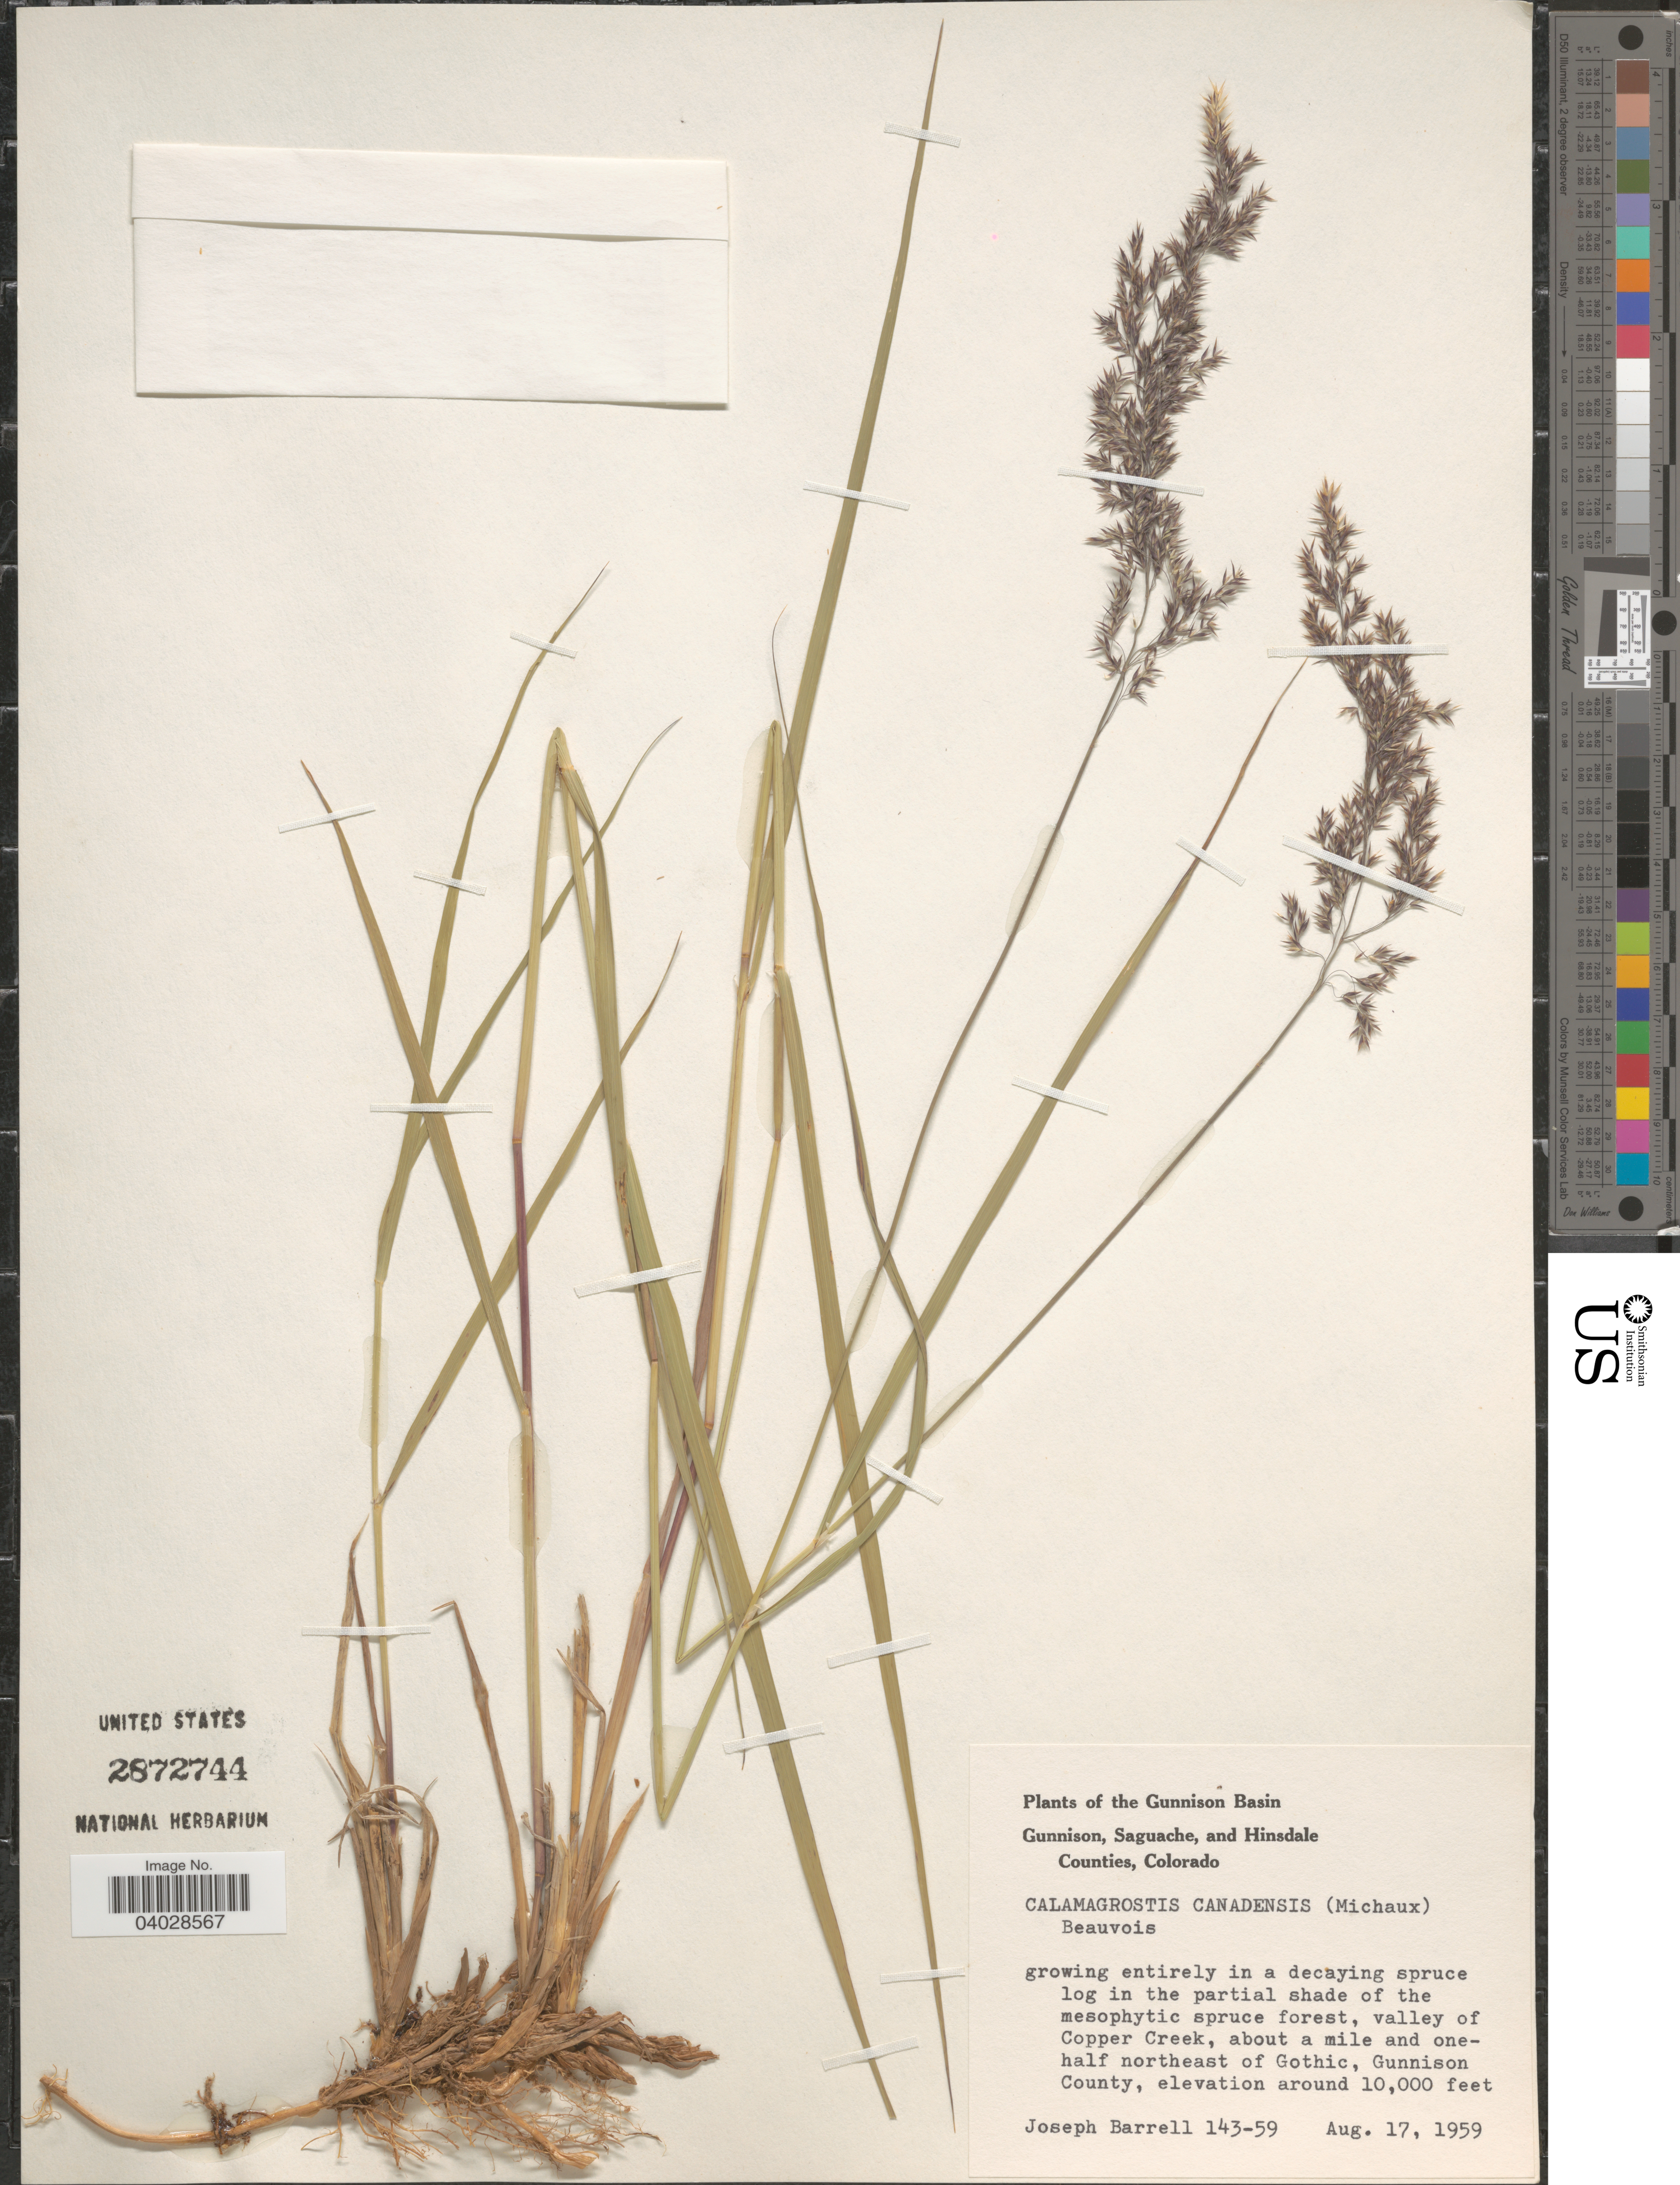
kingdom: Plantae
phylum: Tracheophyta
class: Liliopsida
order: Poales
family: Poaceae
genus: Calamagrostis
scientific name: Calamagrostis canadensis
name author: (Michx.) P. Beauv.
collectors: J. Barrell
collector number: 143-59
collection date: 1959-08-17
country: United States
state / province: Colorado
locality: The Gunnison Basin. Valley of Copper Creek, about a mile and one-half northeast of Gothic, Gunnison County.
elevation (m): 3048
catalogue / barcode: US 2872744